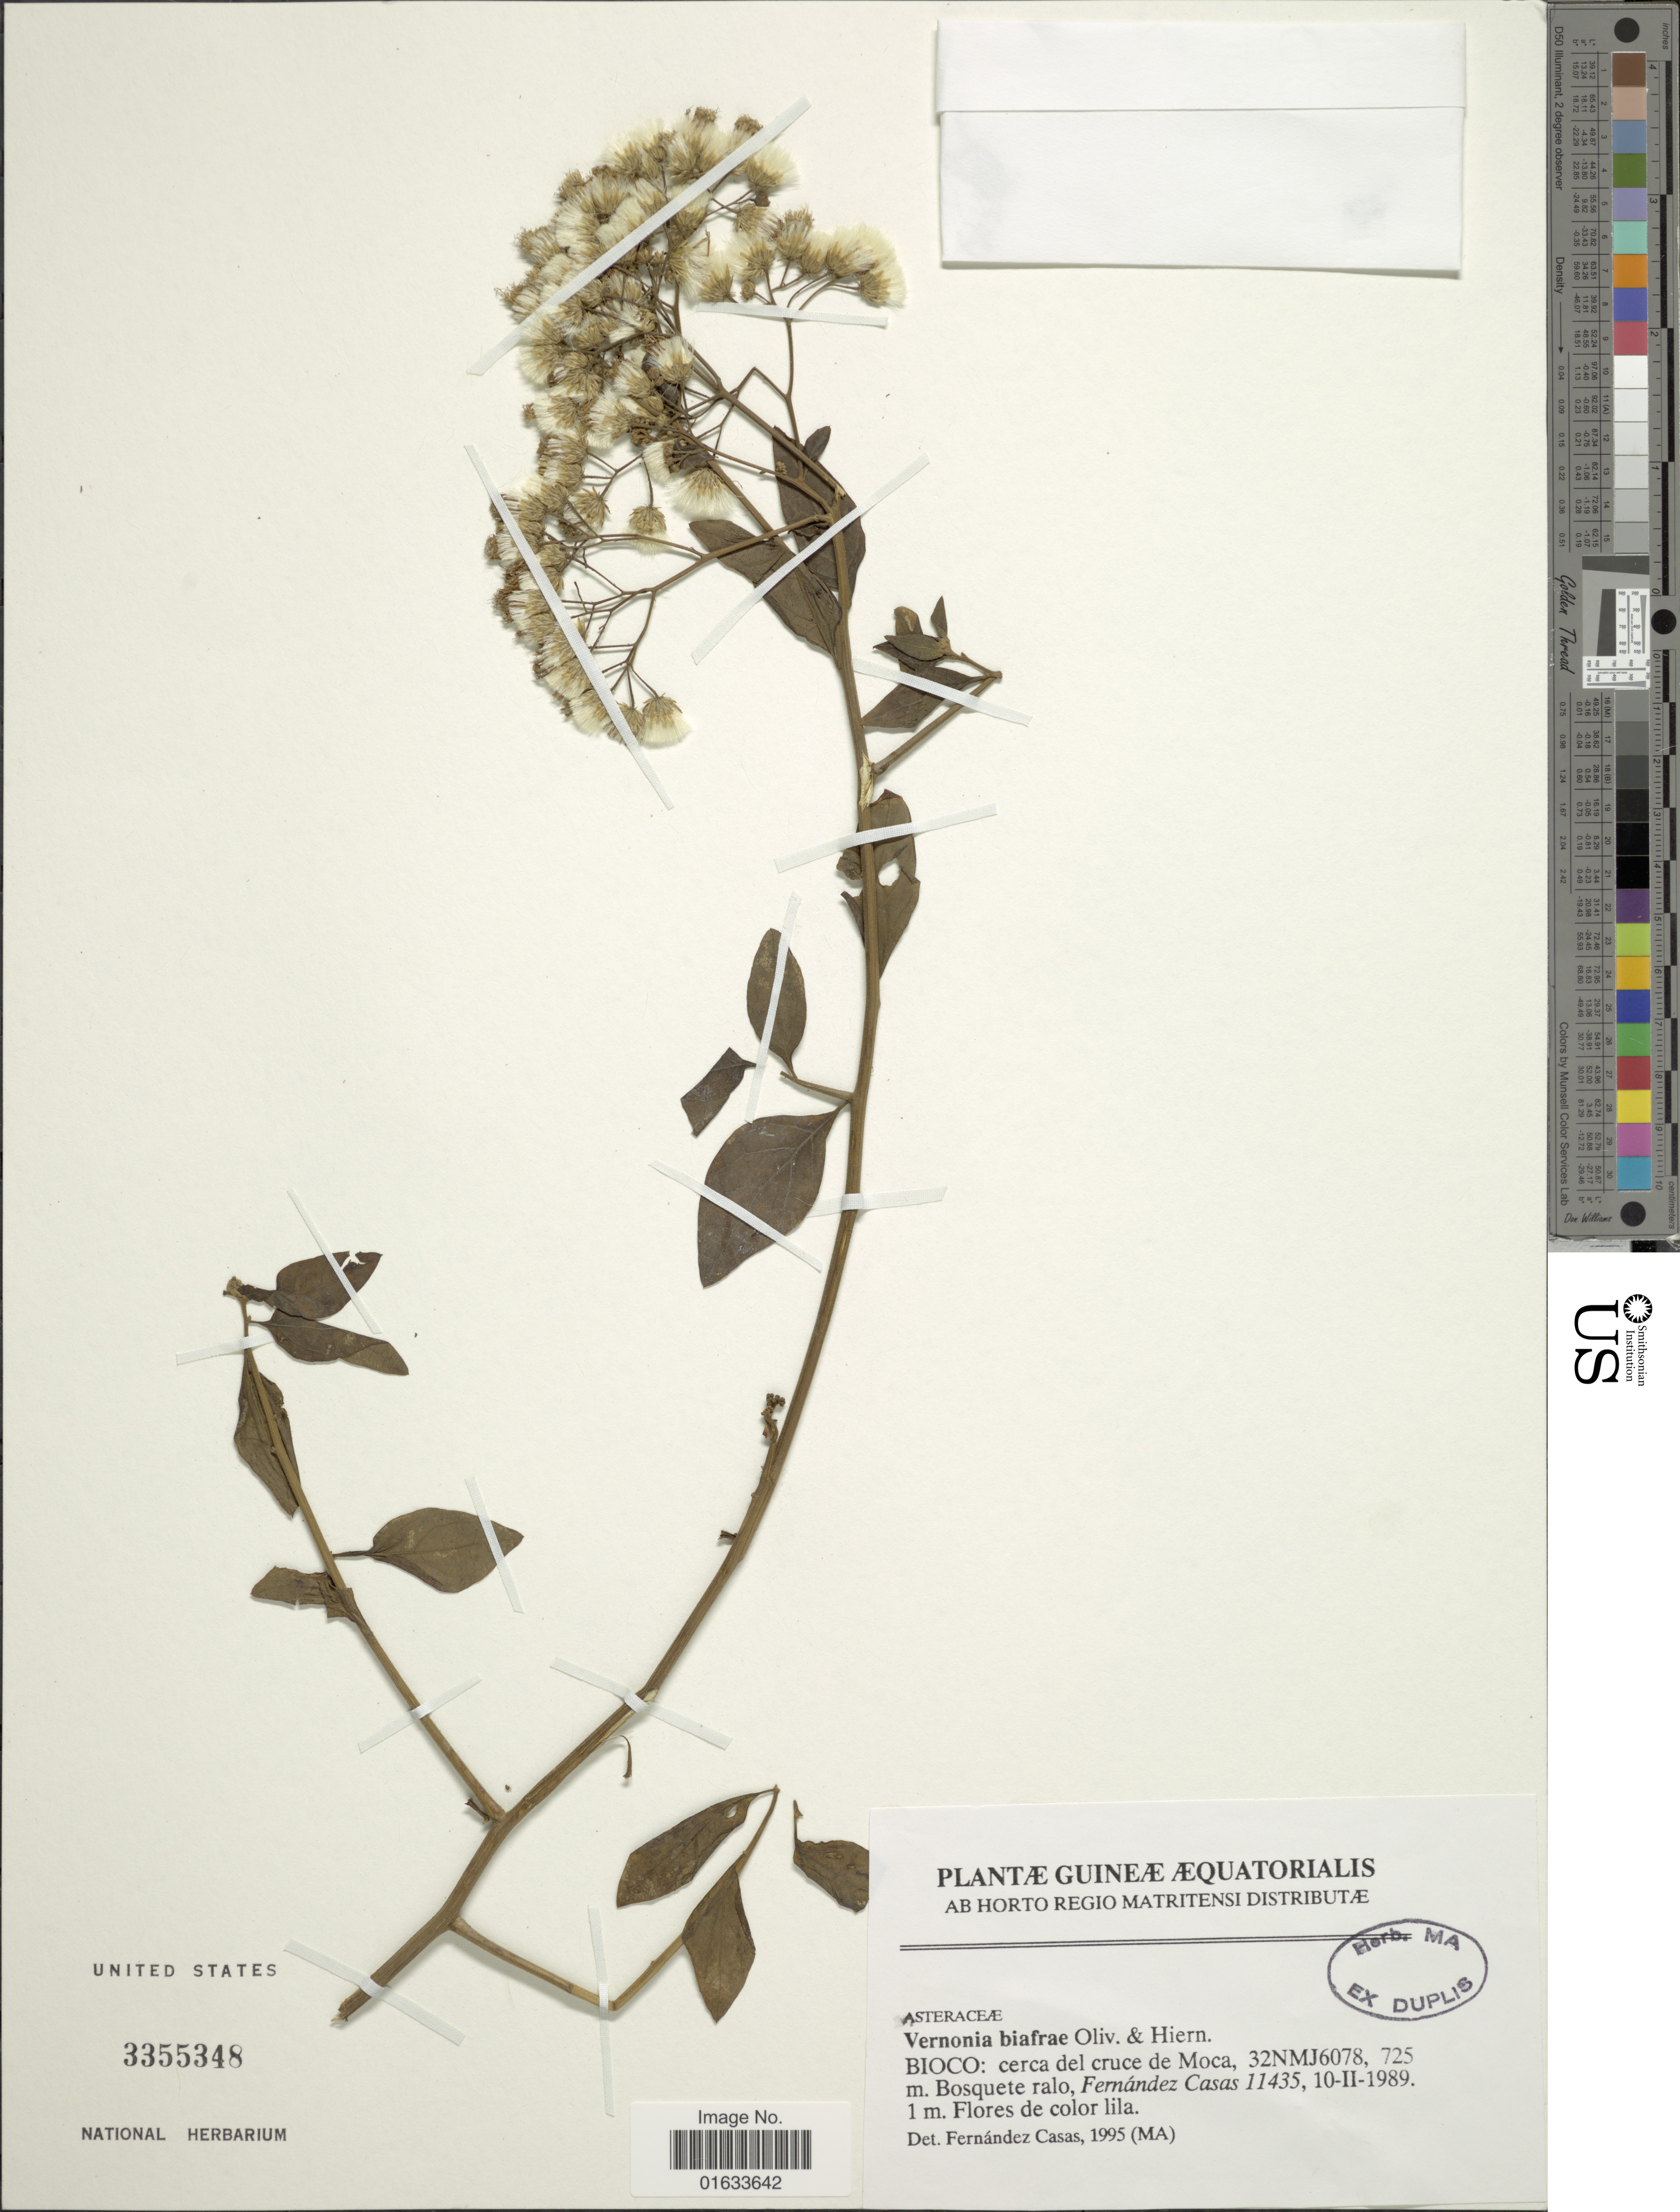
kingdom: Plantae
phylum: Tracheophyta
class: Magnoliopsida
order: Asterales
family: Asteraceae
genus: Distephanus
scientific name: Distephanus biafrae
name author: (Oliv. & Hiern) H. Rob.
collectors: F. Casas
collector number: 11435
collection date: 1989-02-10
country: Equatorial Guinea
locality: Bioco: cerca del cruce de Moca, 32NMJ6078.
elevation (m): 725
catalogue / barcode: US 3355348